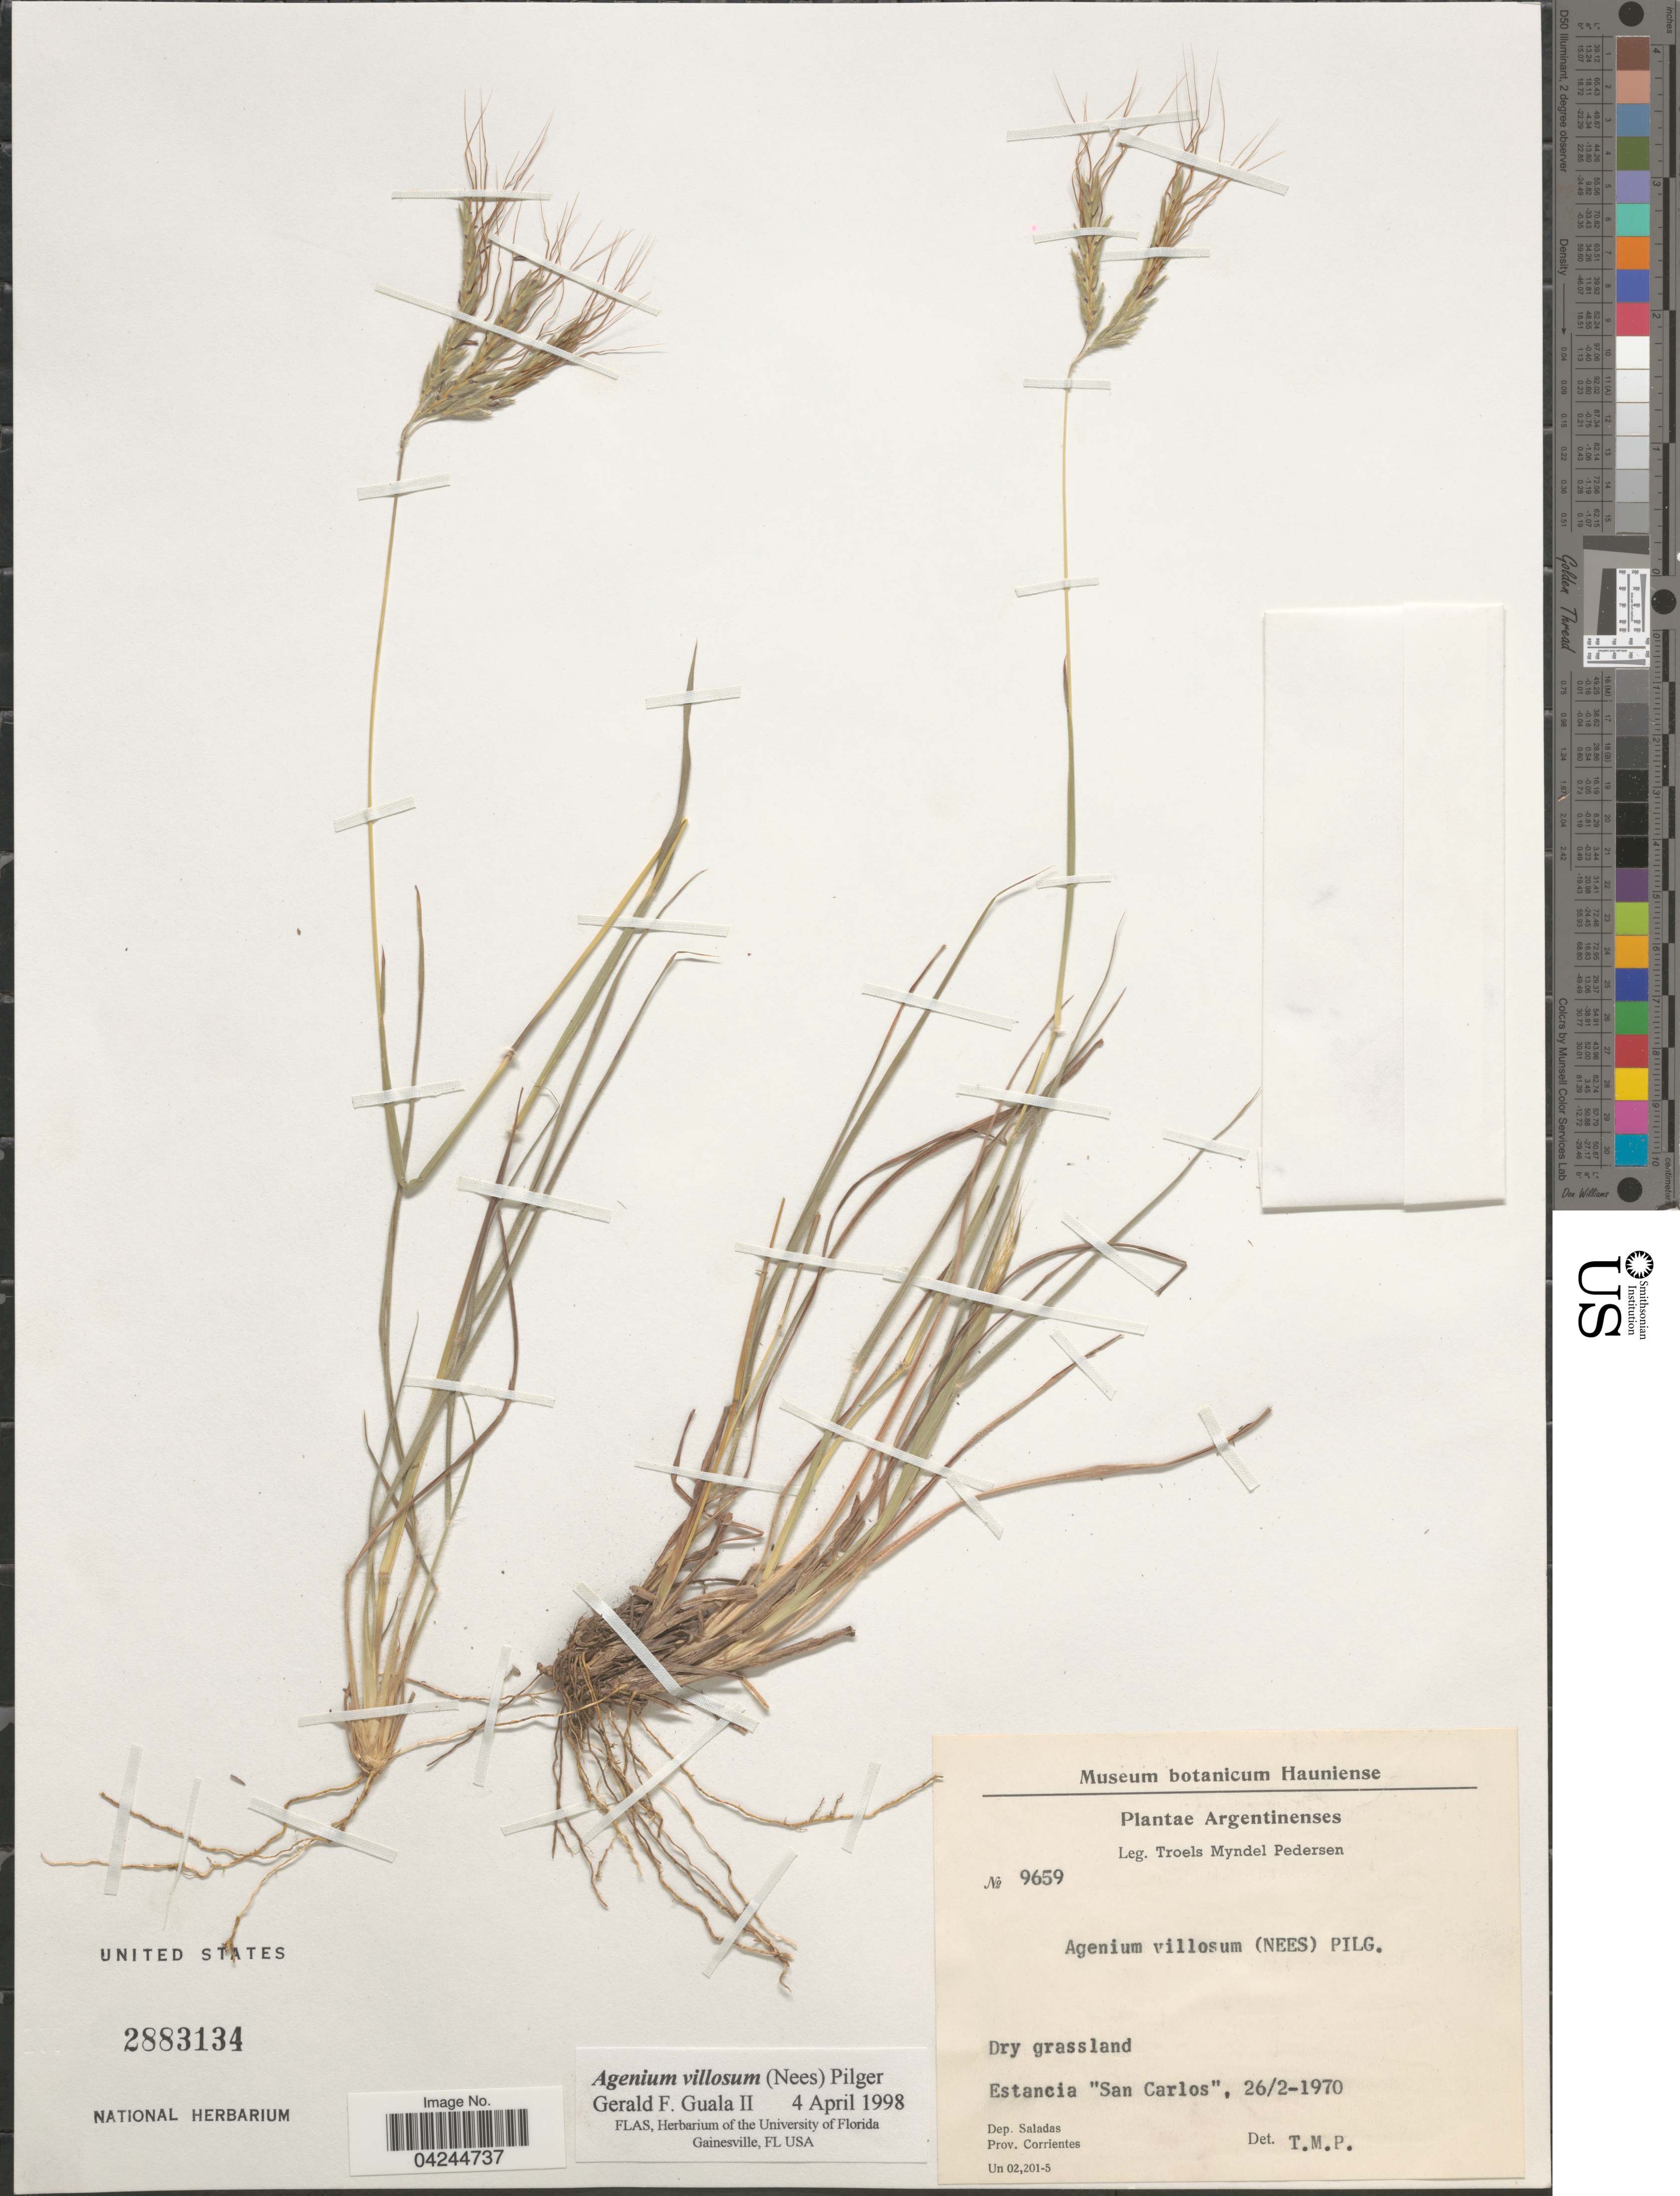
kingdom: Plantae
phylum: Tracheophyta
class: Liliopsida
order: Poales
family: Poaceae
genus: Agenium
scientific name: Agenium villosum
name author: (Nees) Pilg.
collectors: T. Pederson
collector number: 9659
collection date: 1970-02-26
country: Argentina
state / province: Corrientes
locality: Dry grassland. Estancia "San Carlos". Dep. Saladas.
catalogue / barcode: US 2883134